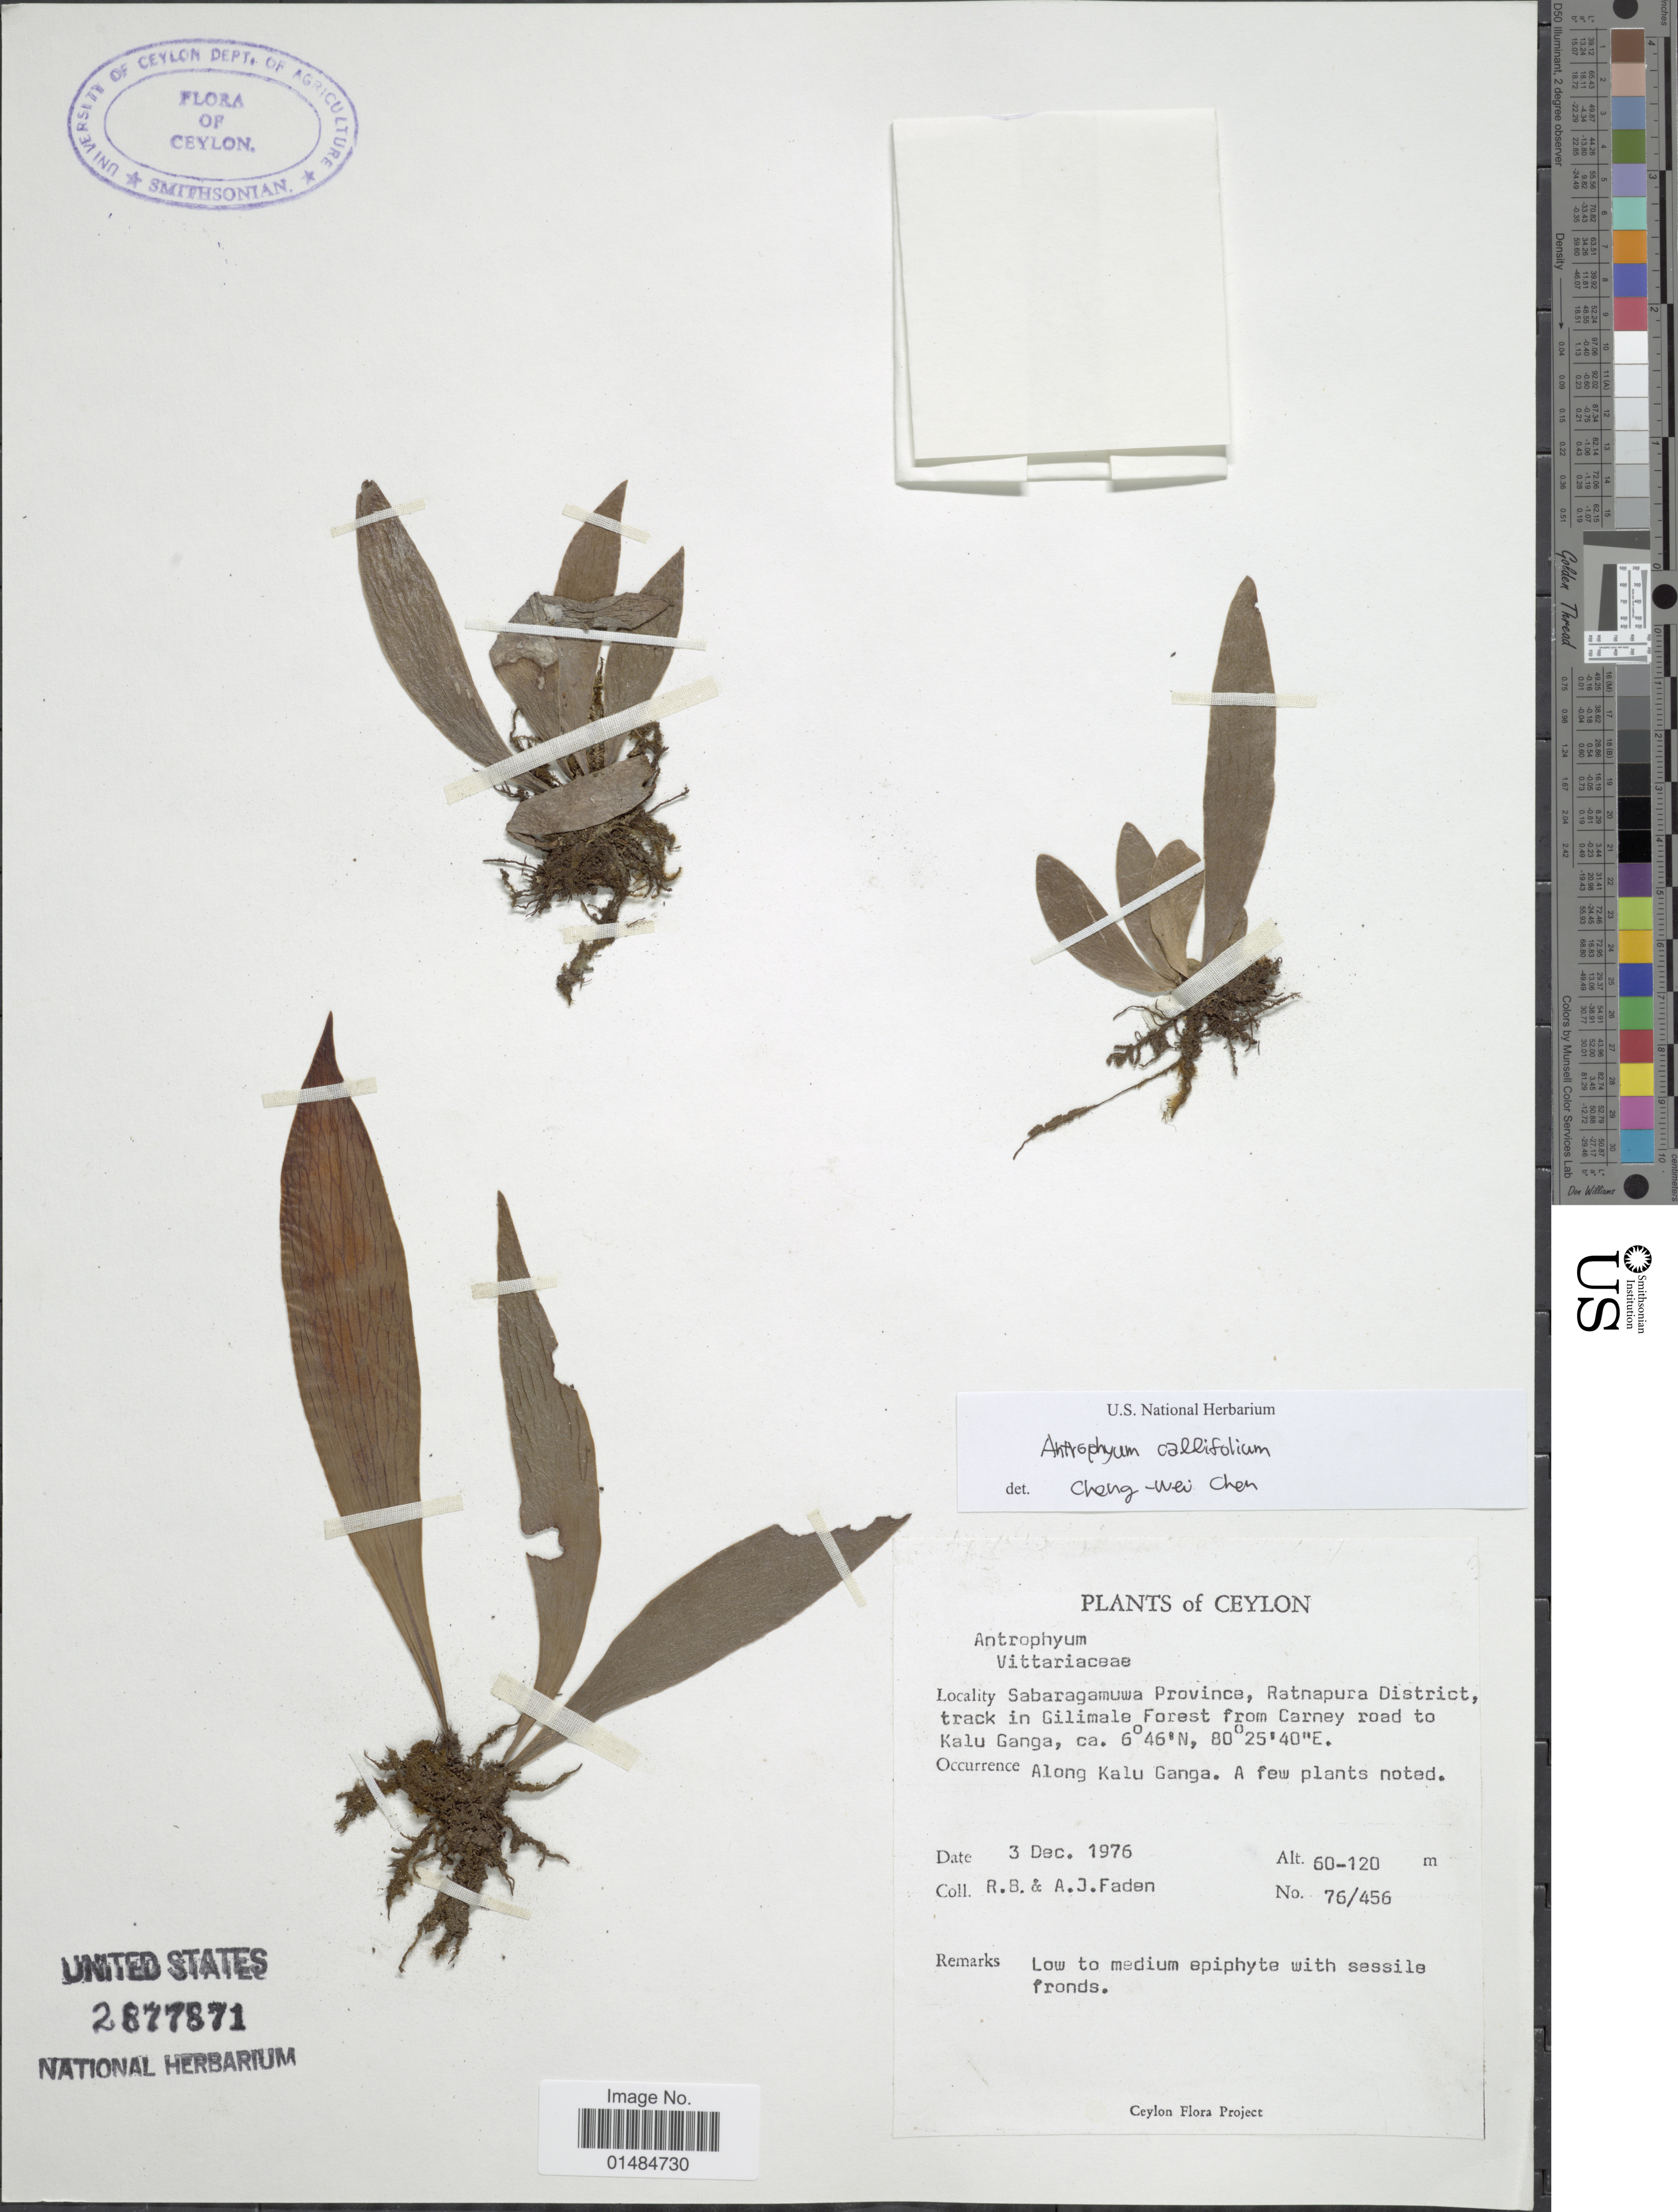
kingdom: Plantae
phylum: Tracheophyta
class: Polypodiopsida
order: Polypodiales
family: Pteridaceae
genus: Antrophyum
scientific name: Antrophyum callifolium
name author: Blume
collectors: R. B. Faden & A. J. Faden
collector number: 76/456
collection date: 1976-12-03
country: Sri Lanka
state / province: Sabaragamuwa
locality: Ceylon. Sabaragamuwa Province, Ratnapura District, track in Gilimale Forest from Carney road to Kalu Ganga. Along Kalu Ganga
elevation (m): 60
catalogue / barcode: US 2877871